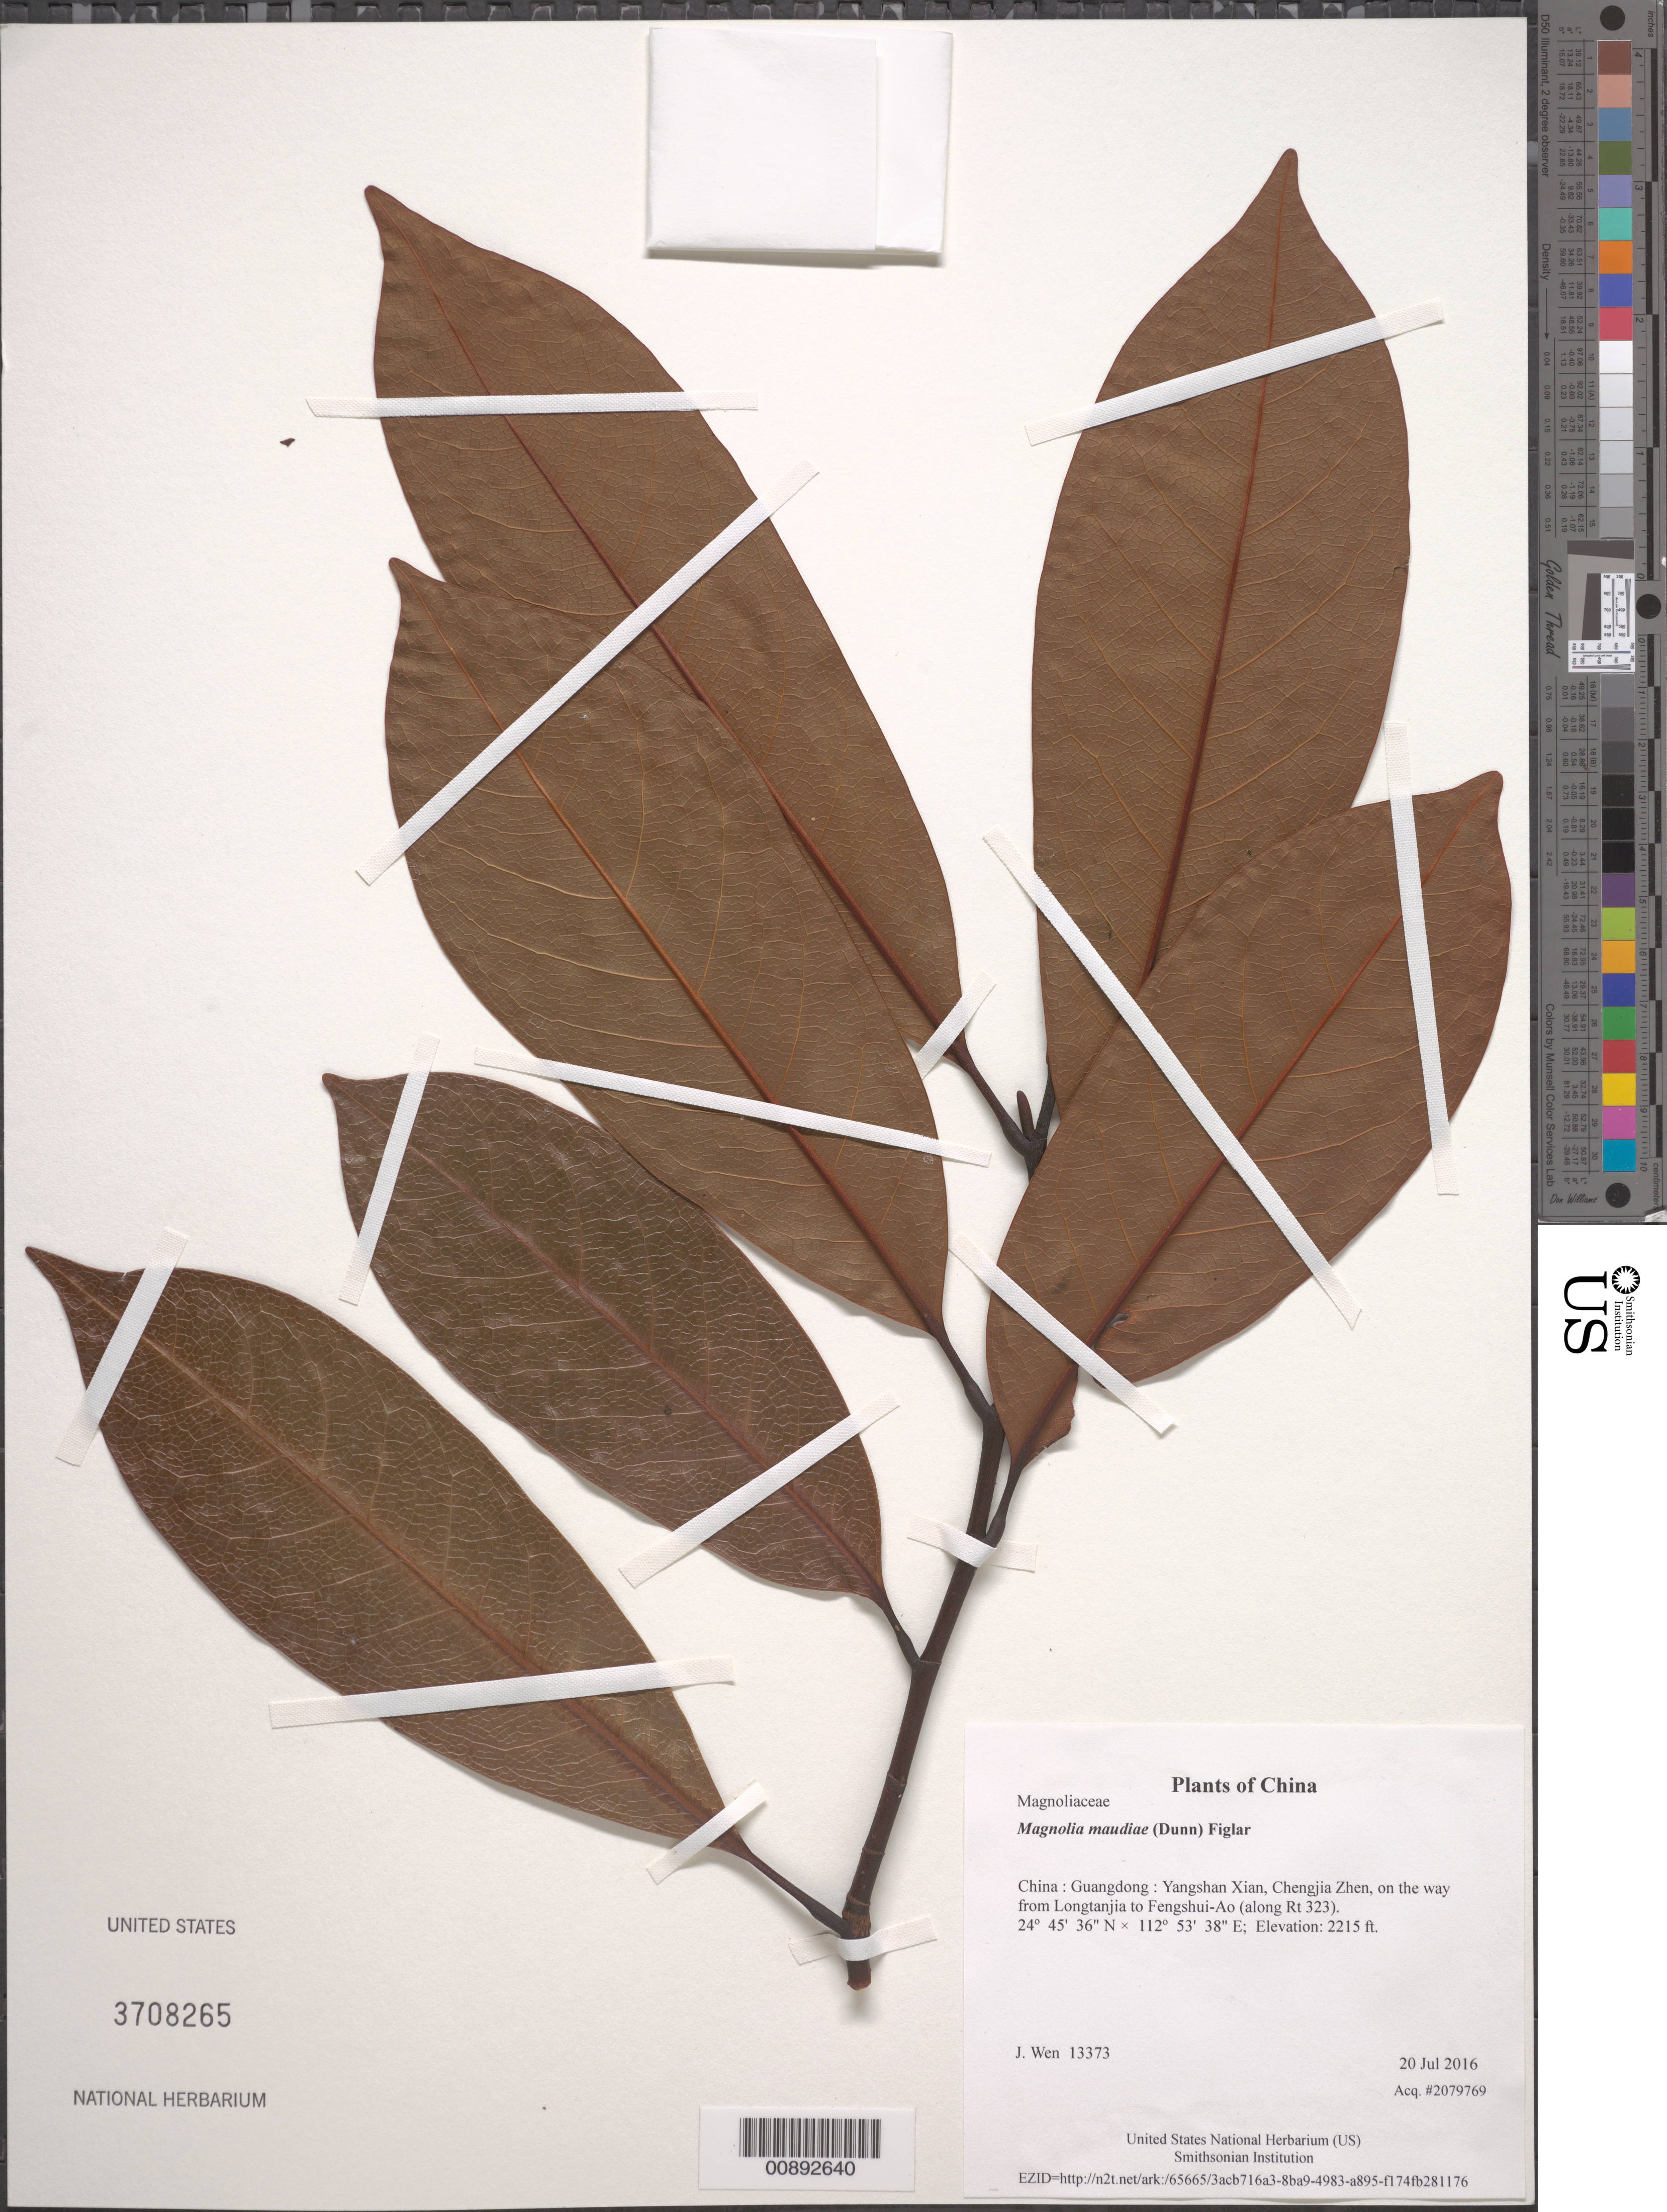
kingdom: Plantae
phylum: Tracheophyta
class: Magnoliopsida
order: Magnoliales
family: Magnoliaceae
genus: Magnolia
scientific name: Magnolia maudiae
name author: (Dunn) Figlar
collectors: J. Wen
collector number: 13373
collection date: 2016-07-20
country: China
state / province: Guangdong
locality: Yangshan Xian, Chengjia Zhen, on the way from Longtanjia to Fengshui-Ao (along Rt 323)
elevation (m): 675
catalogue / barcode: US 3708265